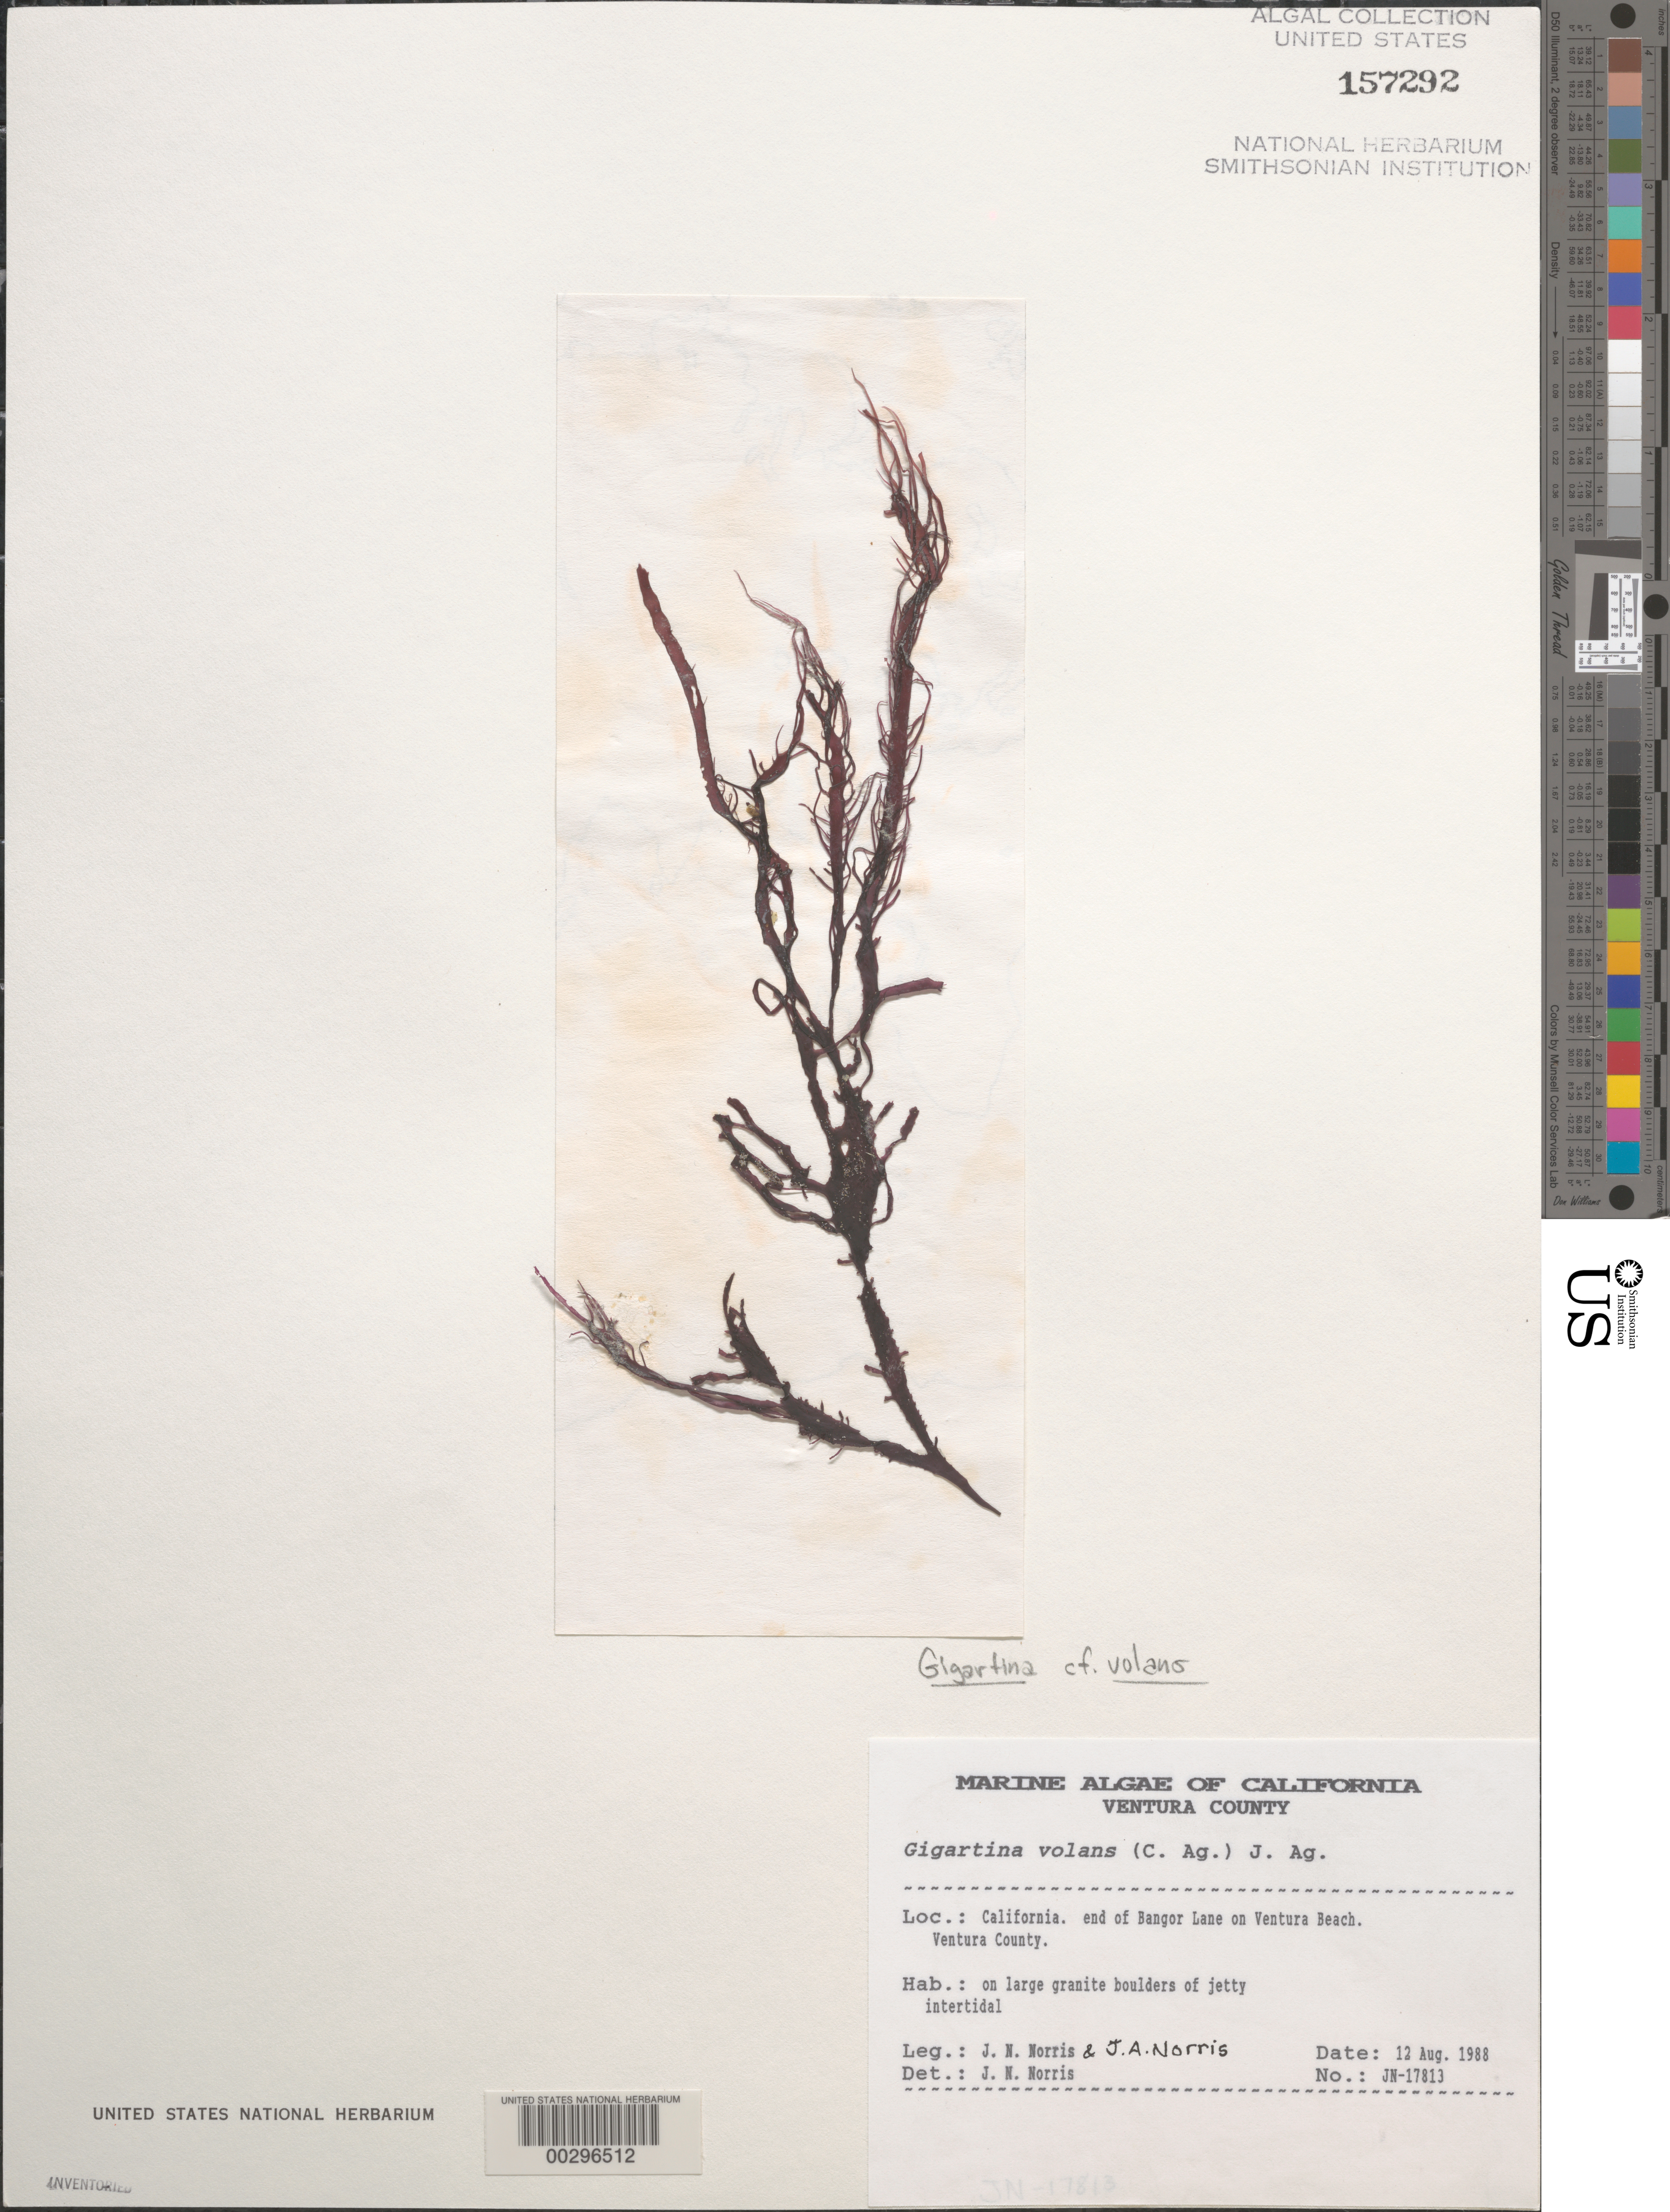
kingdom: Plantae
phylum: Rhodophyta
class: Florideophyceae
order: Gigartinales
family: Gigartinaceae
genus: Mazzaella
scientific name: Mazzaella volans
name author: (C. Agardh) Fredericq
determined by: Algae name updating Project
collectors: J. N. Norris & J. A. Norris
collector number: JN-17813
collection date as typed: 12 Aug 1988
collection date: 1988-08-12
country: United States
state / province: California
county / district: Ventura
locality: Ventura Beach, end of Bangor Lane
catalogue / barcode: US 157292